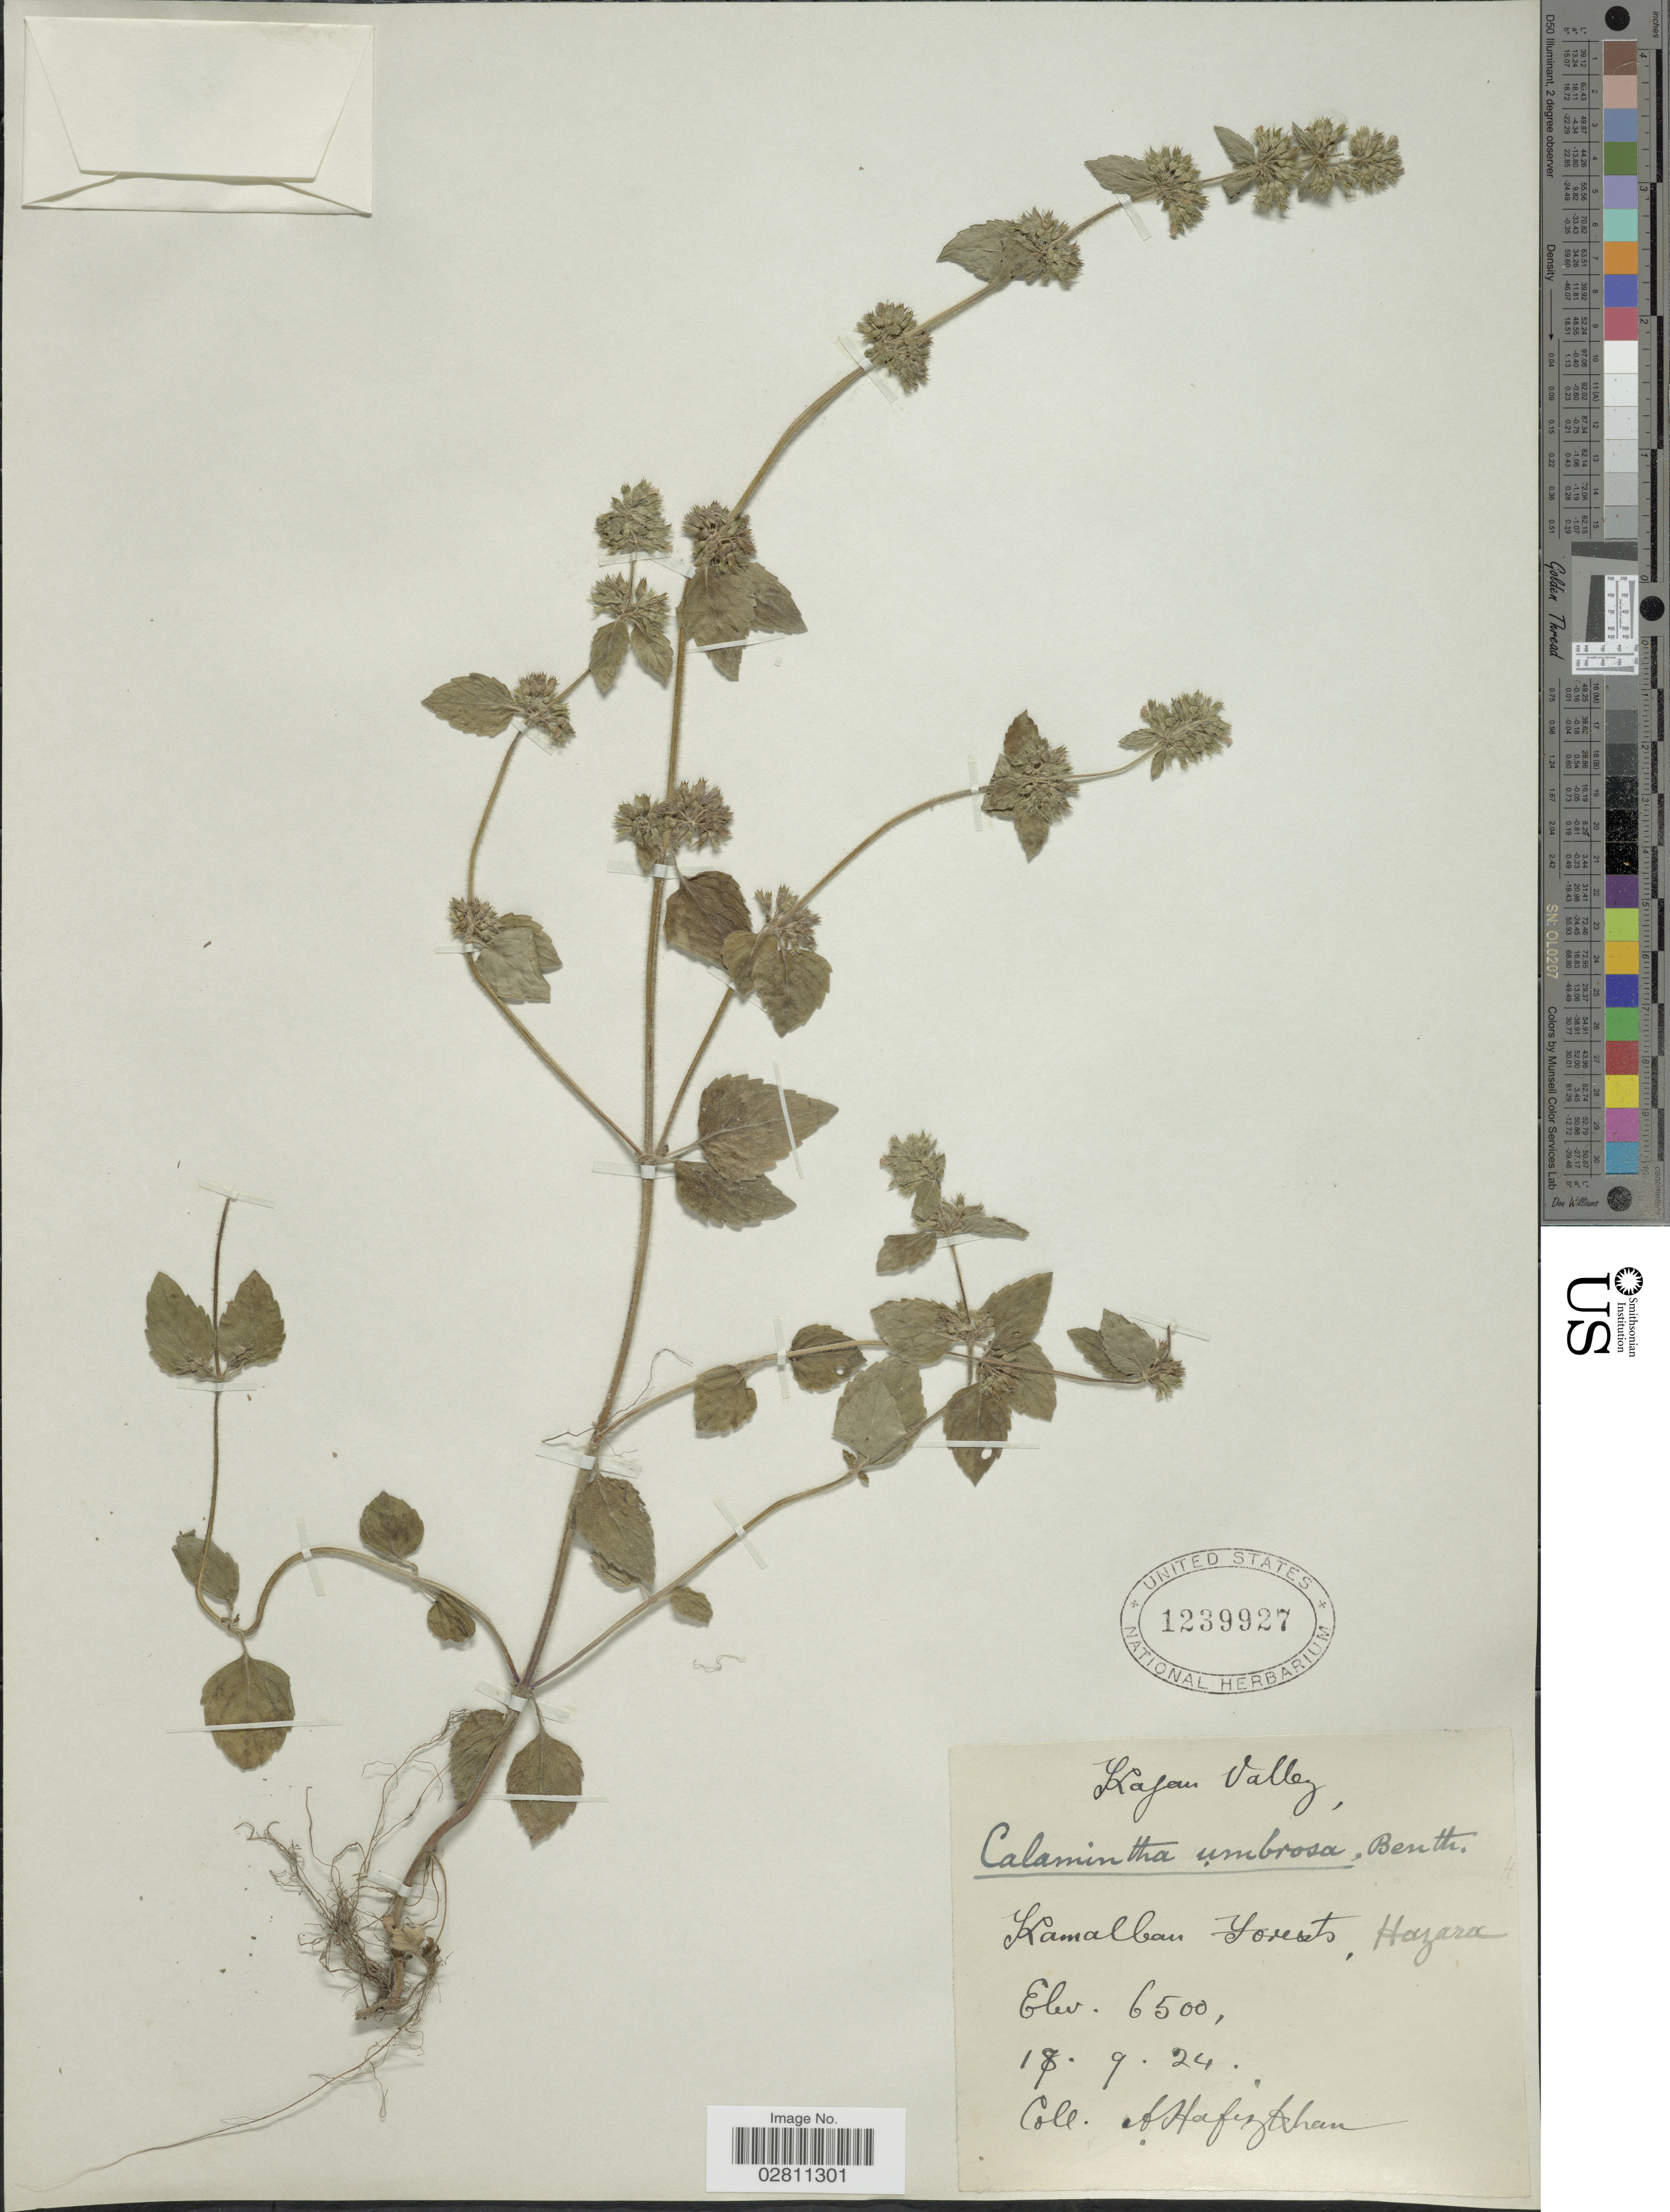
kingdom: Plantae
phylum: Tracheophyta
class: Magnoliopsida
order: Lamiales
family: Lamiaceae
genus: Clinopodium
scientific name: Clinopodium umbrosum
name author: (M. Bieb.) C. Koch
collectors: A. Hafiz-Khan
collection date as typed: Transcribed d/m/y: 18/9/24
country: Pakistan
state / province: Khyber Pakhtunkhwa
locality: Kagan Valley, Kamalban Forests, Hazara.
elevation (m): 1981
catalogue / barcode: US 1239927